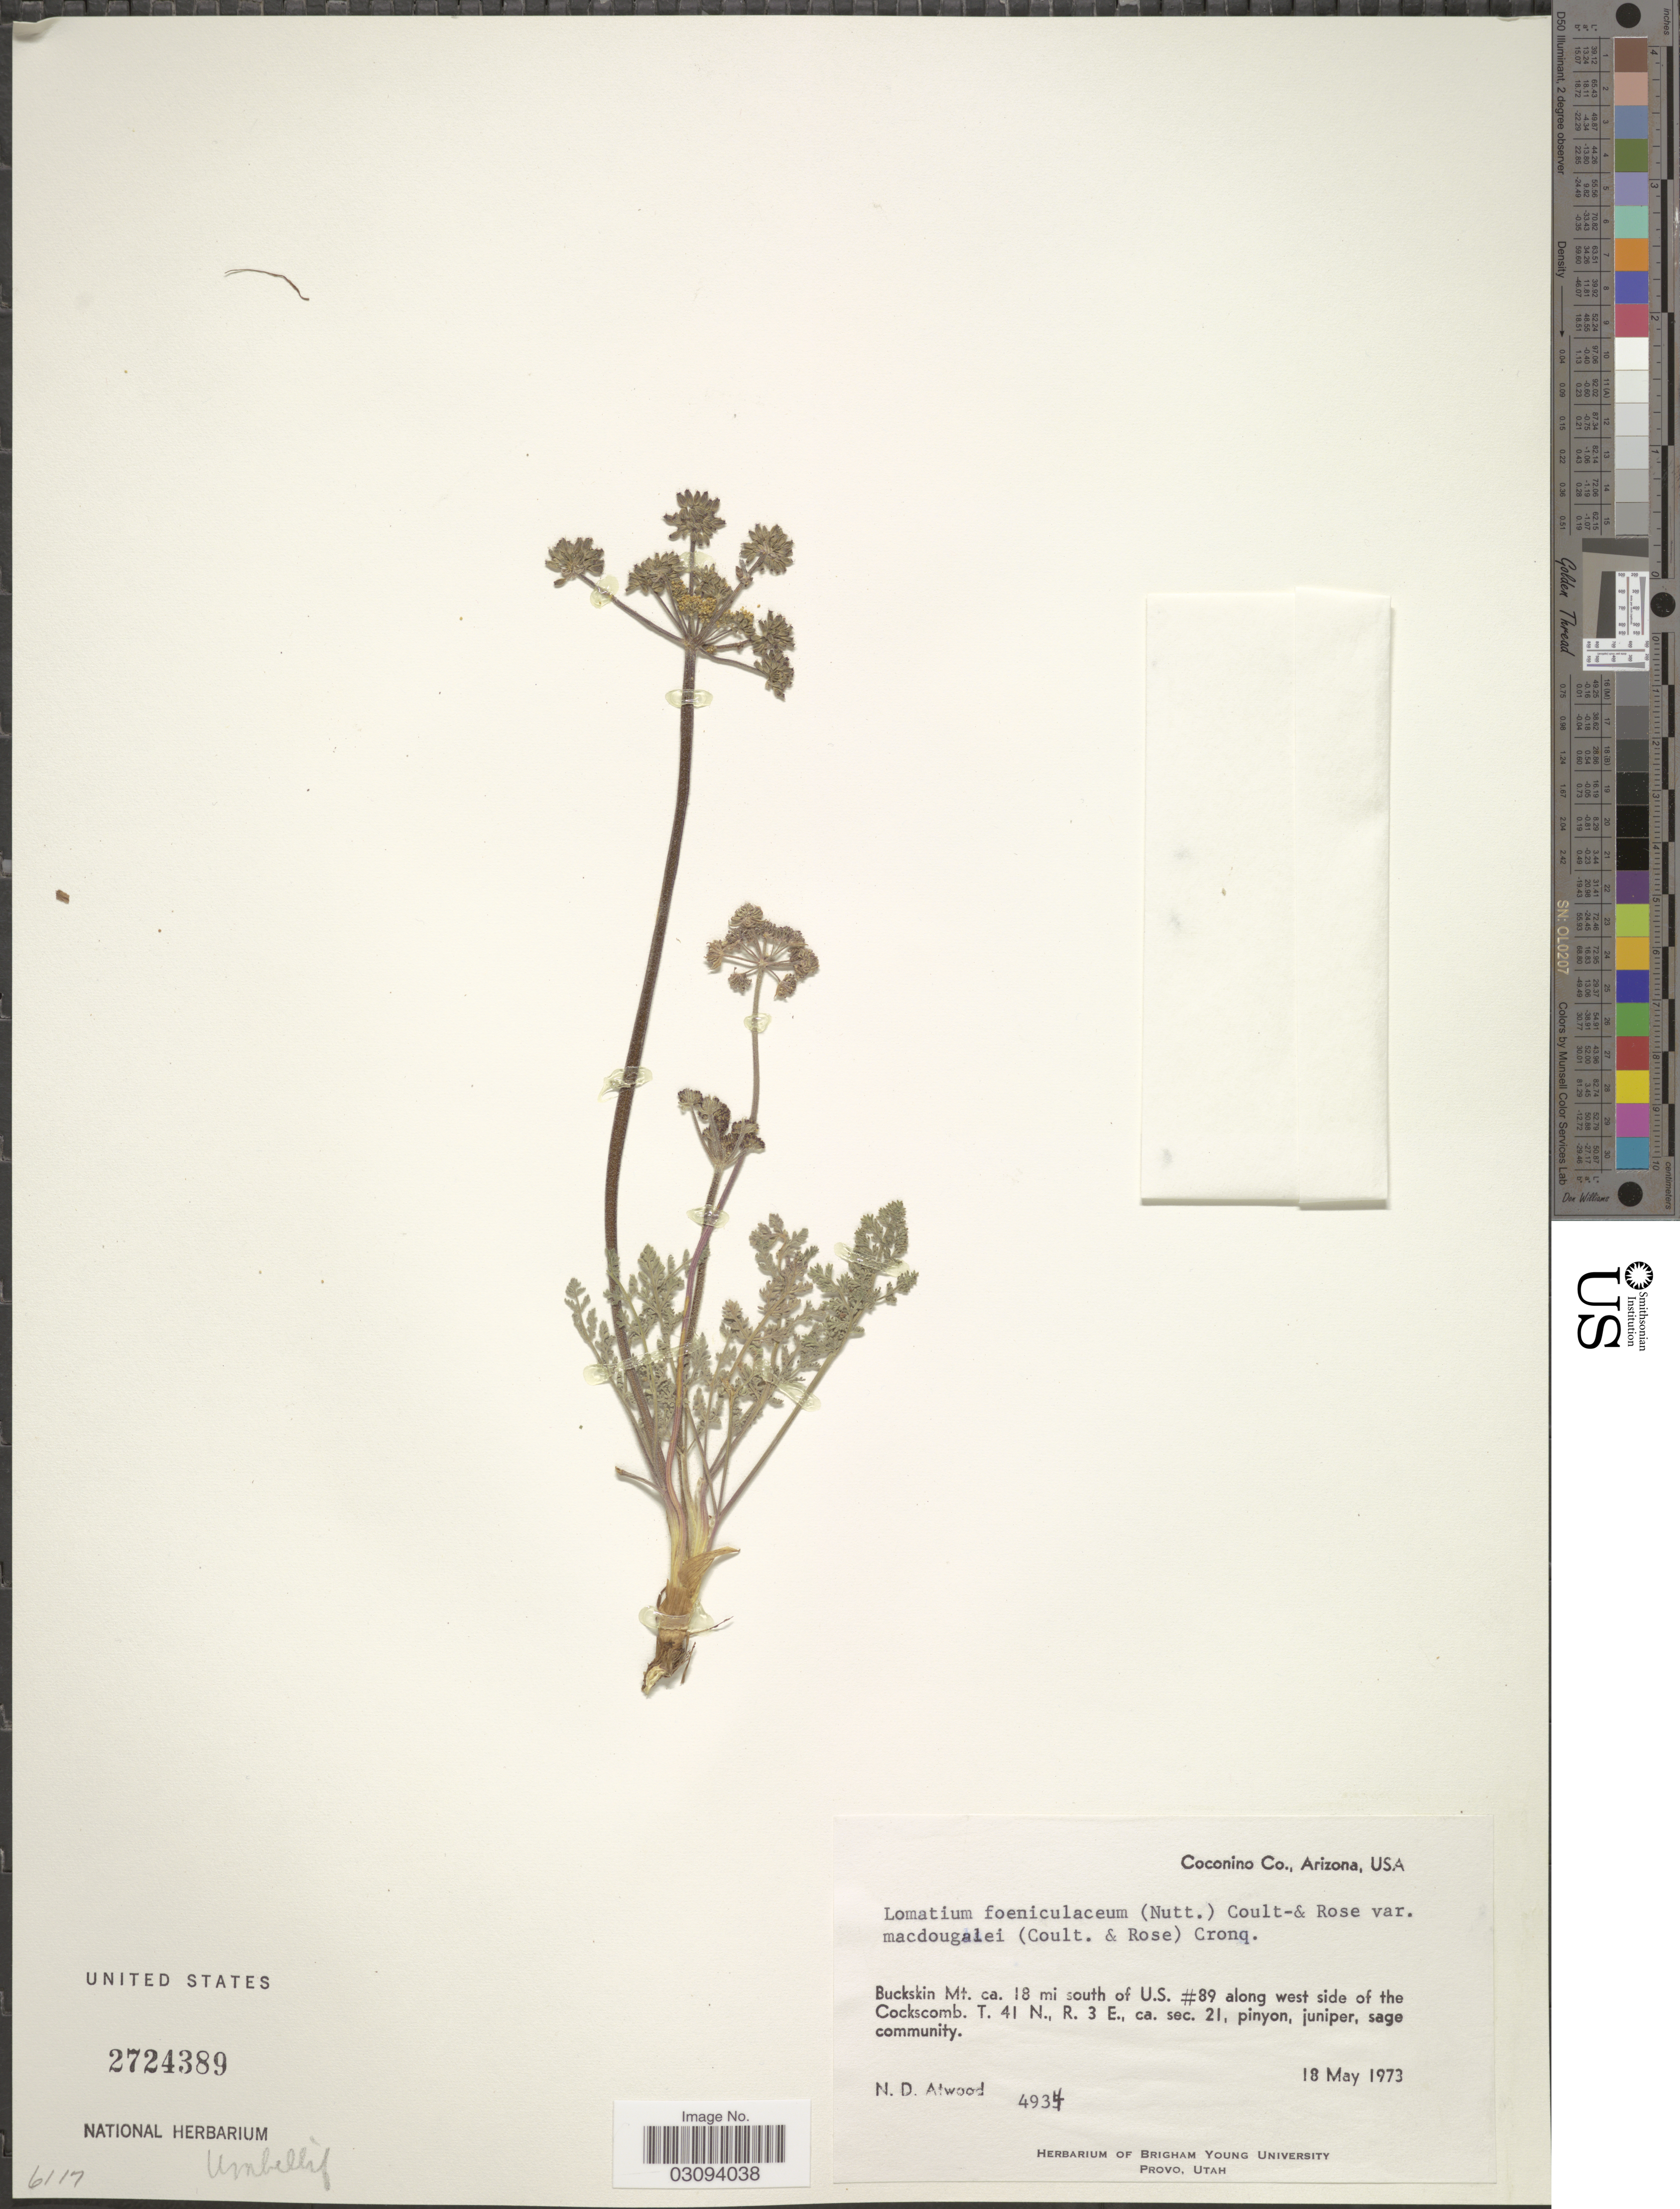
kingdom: Plantae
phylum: Tracheophyta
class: Magnoliopsida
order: Apiales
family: Apiaceae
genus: Lomatium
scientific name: Lomatium foeniculaceum subsp. macdougalii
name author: (J.M. Coult. & Rose) W.L. Theob.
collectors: N. Atwood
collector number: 4934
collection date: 1973-05-18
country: United States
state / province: Arizona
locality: Coconino Co. Buckskin Mt. ca. 18 mi south of U.S. # 89 along west side of the Cockscomb. T. 41 N., R.3 E., ca. sec. 21.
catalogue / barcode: US 2724389